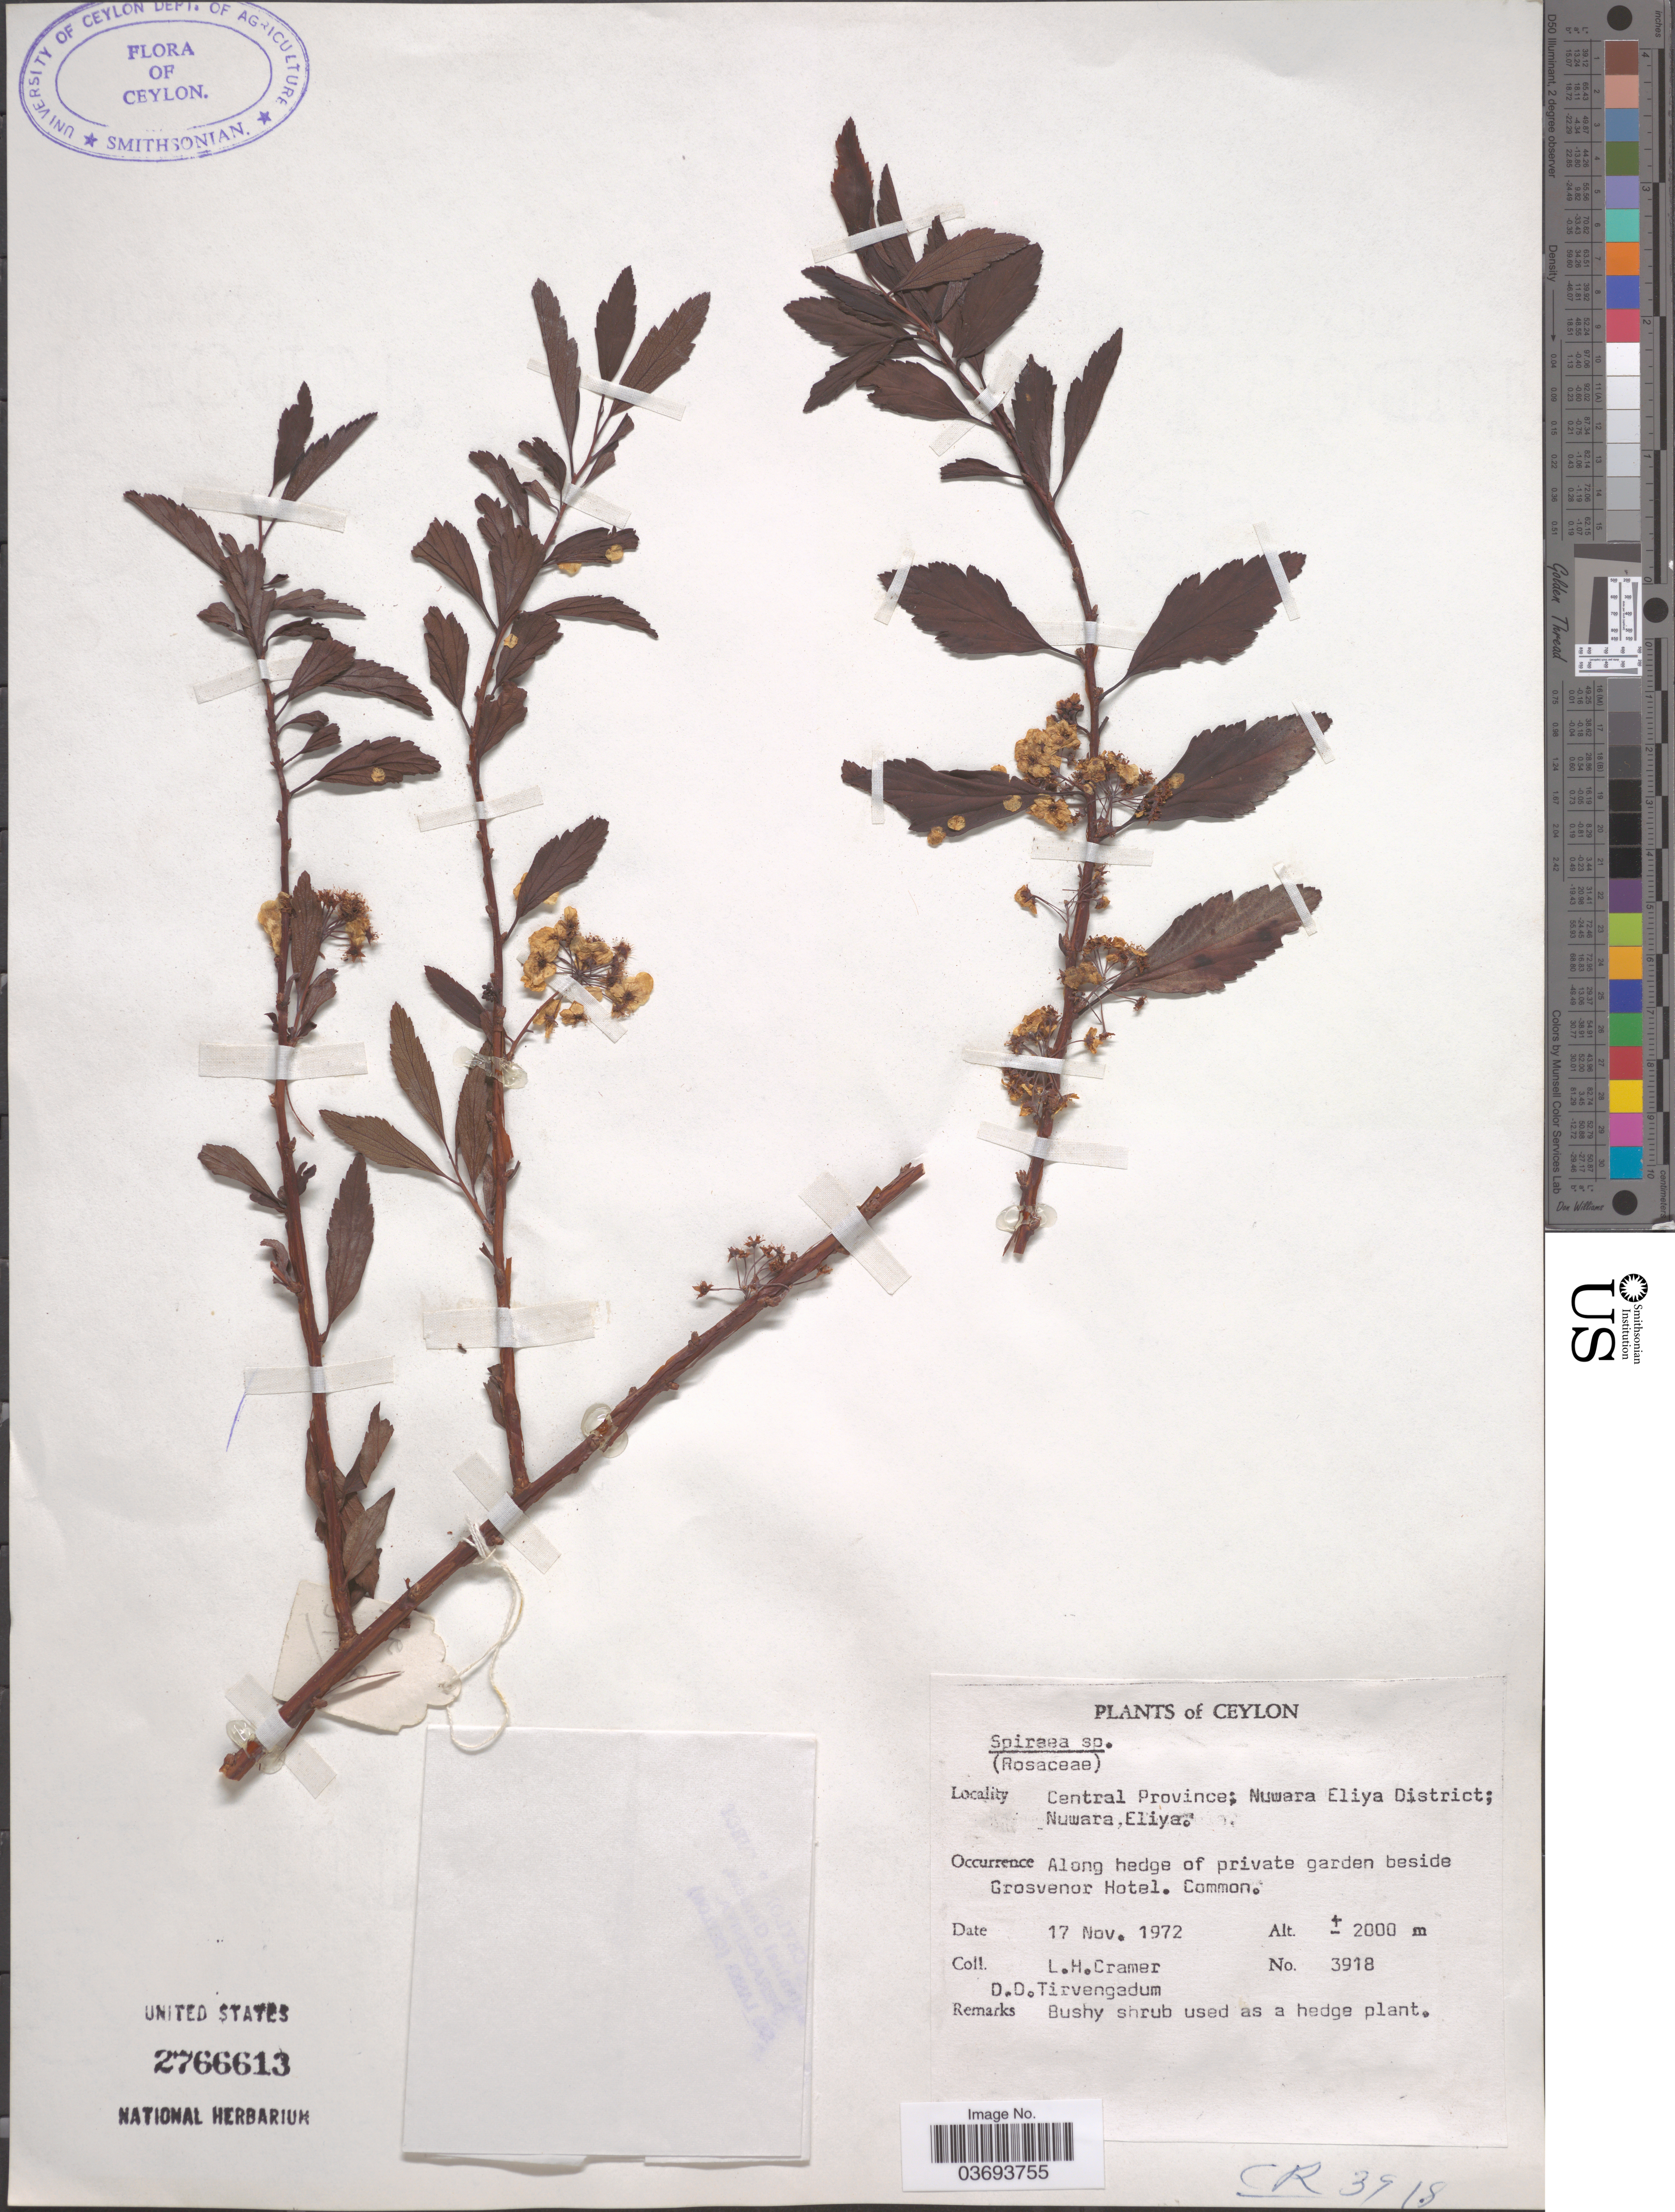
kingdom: Plantae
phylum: Tracheophyta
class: Magnoliopsida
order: Rosales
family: Rosaceae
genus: Spiraea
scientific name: Spiraea sp.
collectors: L. H. Cramer & D. Tirvengadum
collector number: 3918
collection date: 1972-11-17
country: Sri Lanka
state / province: Central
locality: Ceylon. Central Province; Nuwara Eliya District; Nuwara, Eliya. Along hedge of private garden beside grosvenor Hotel.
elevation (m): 2000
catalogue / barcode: US 2766613